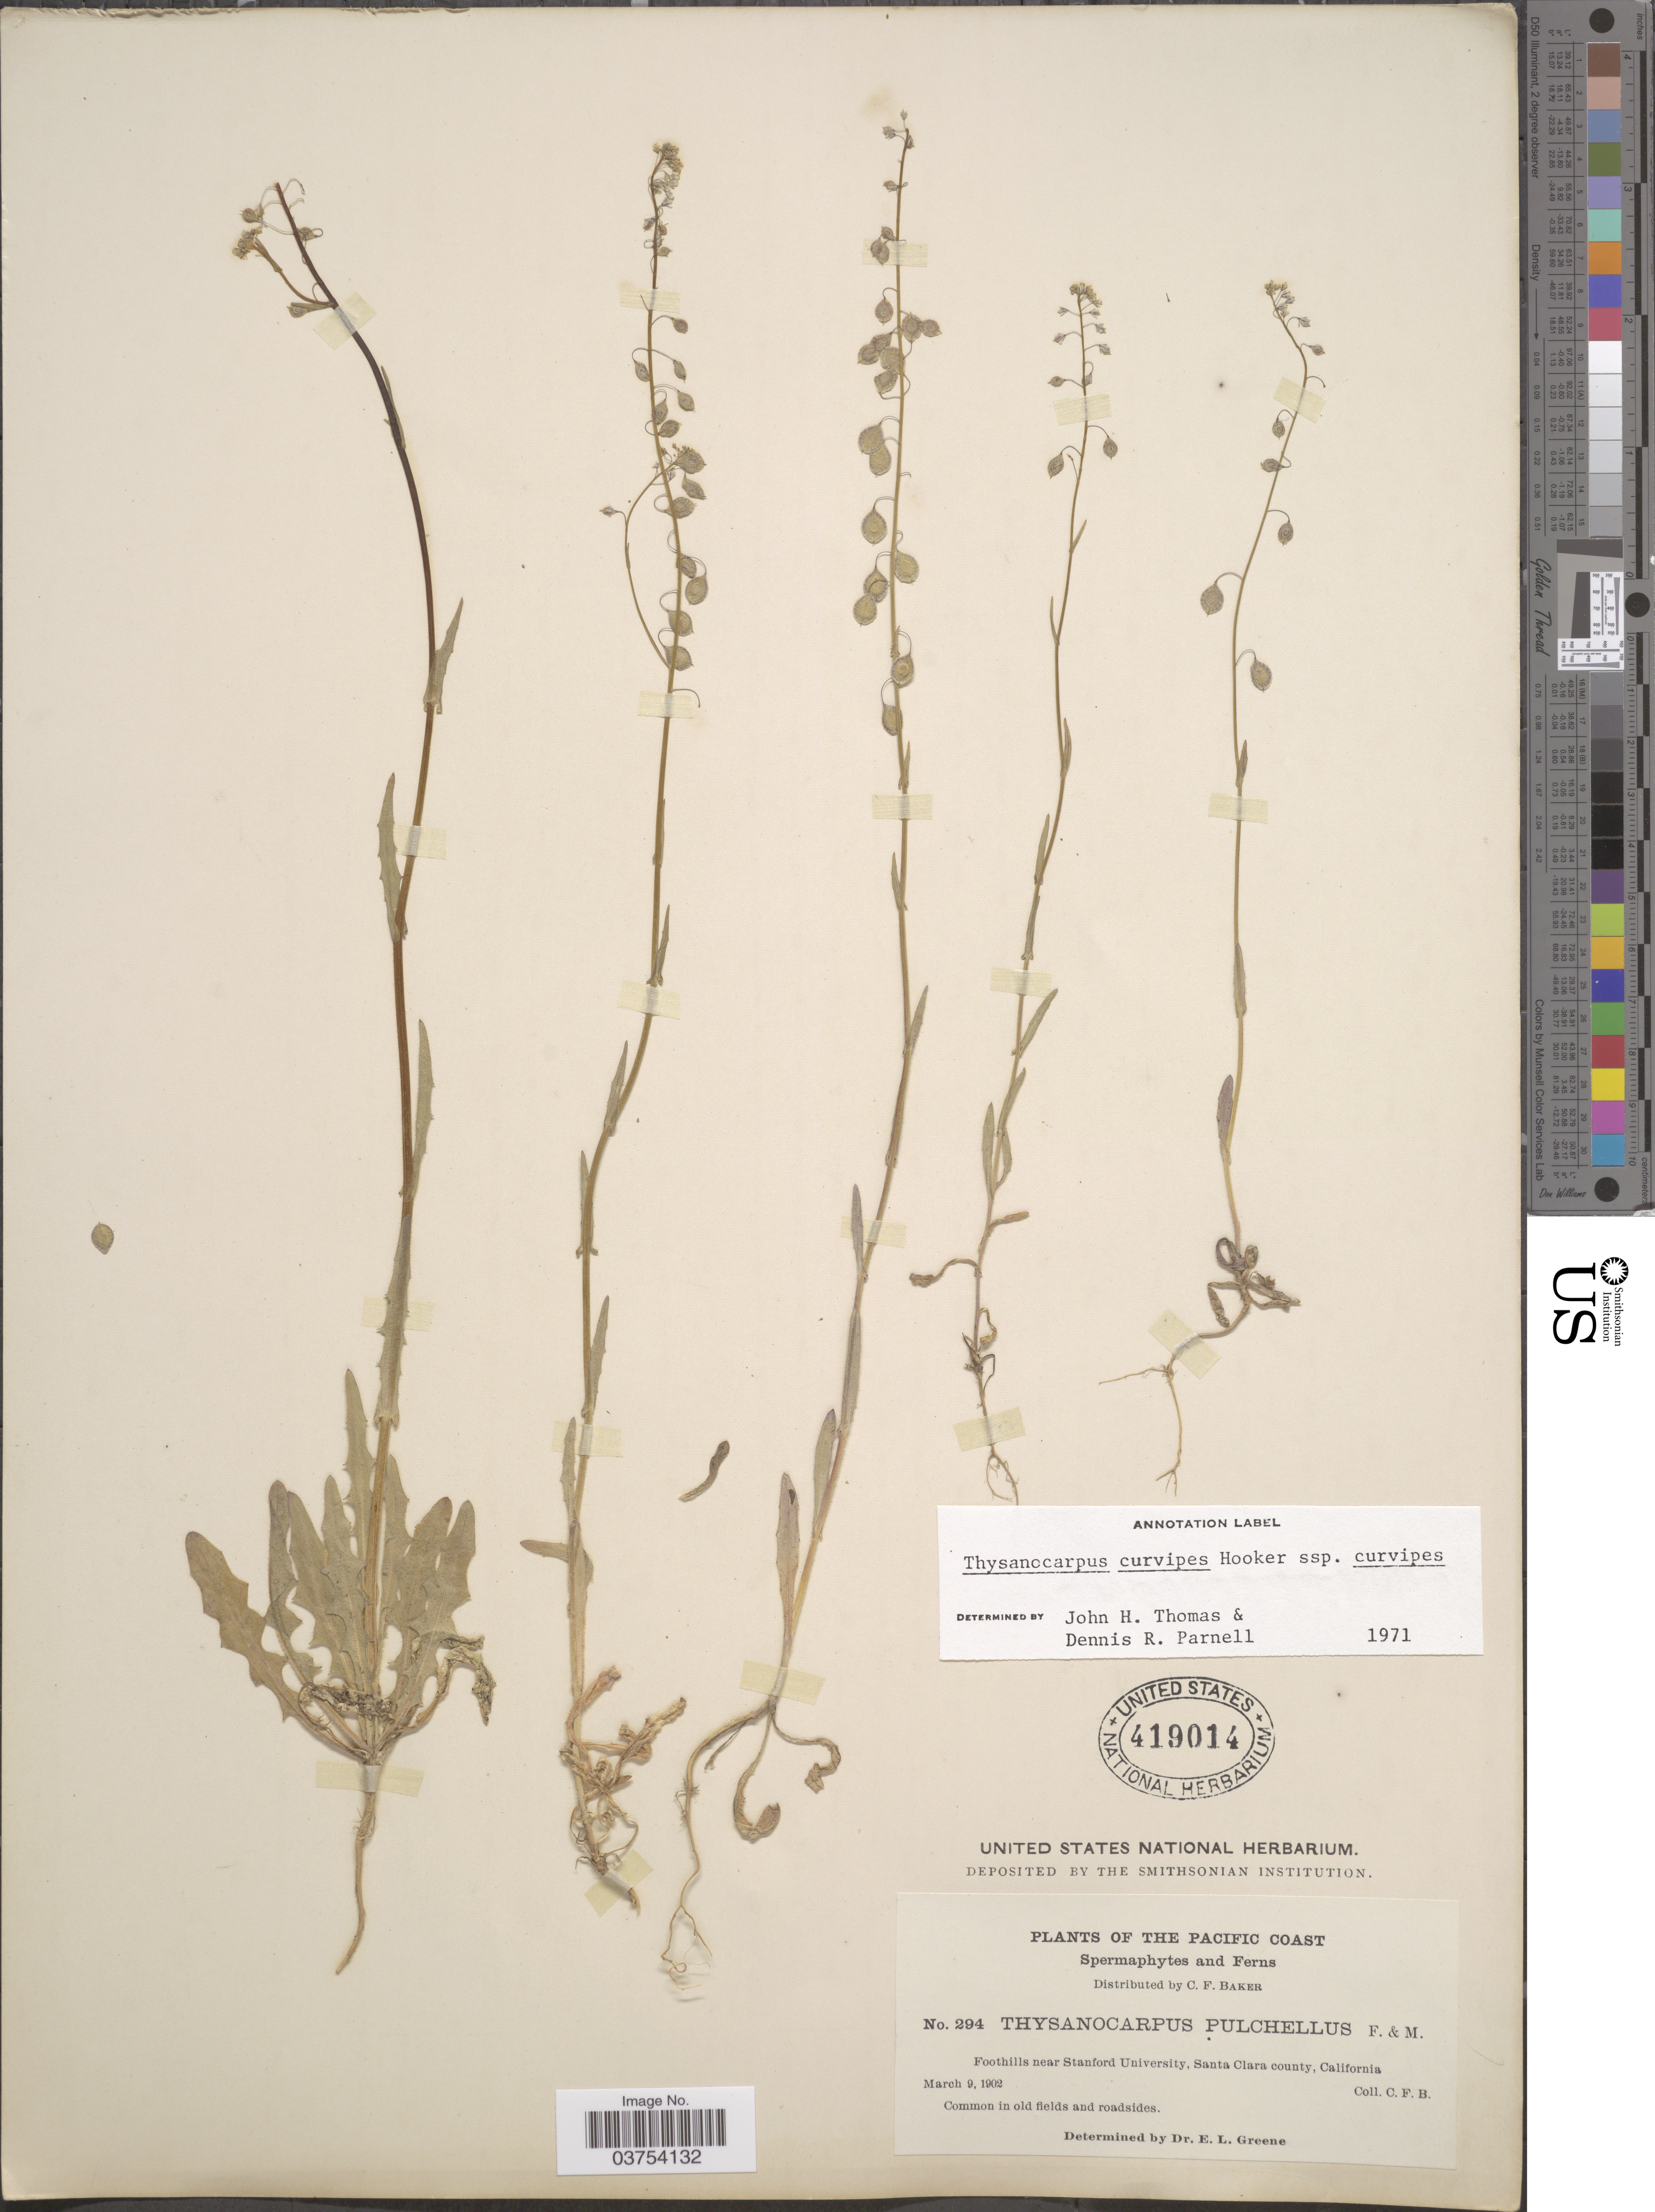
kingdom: Plantae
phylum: Tracheophyta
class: Magnoliopsida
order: Brassicales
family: Brassicaceae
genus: Thysanocarpus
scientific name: Thysanocarpus curvipes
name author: Hook.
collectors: C. F. Baker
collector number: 294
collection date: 1902-03-09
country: United States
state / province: California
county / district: Santa Clara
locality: The Pacific Coast. Foothills near Stanford University, Santa Clara county.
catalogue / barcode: US 419014